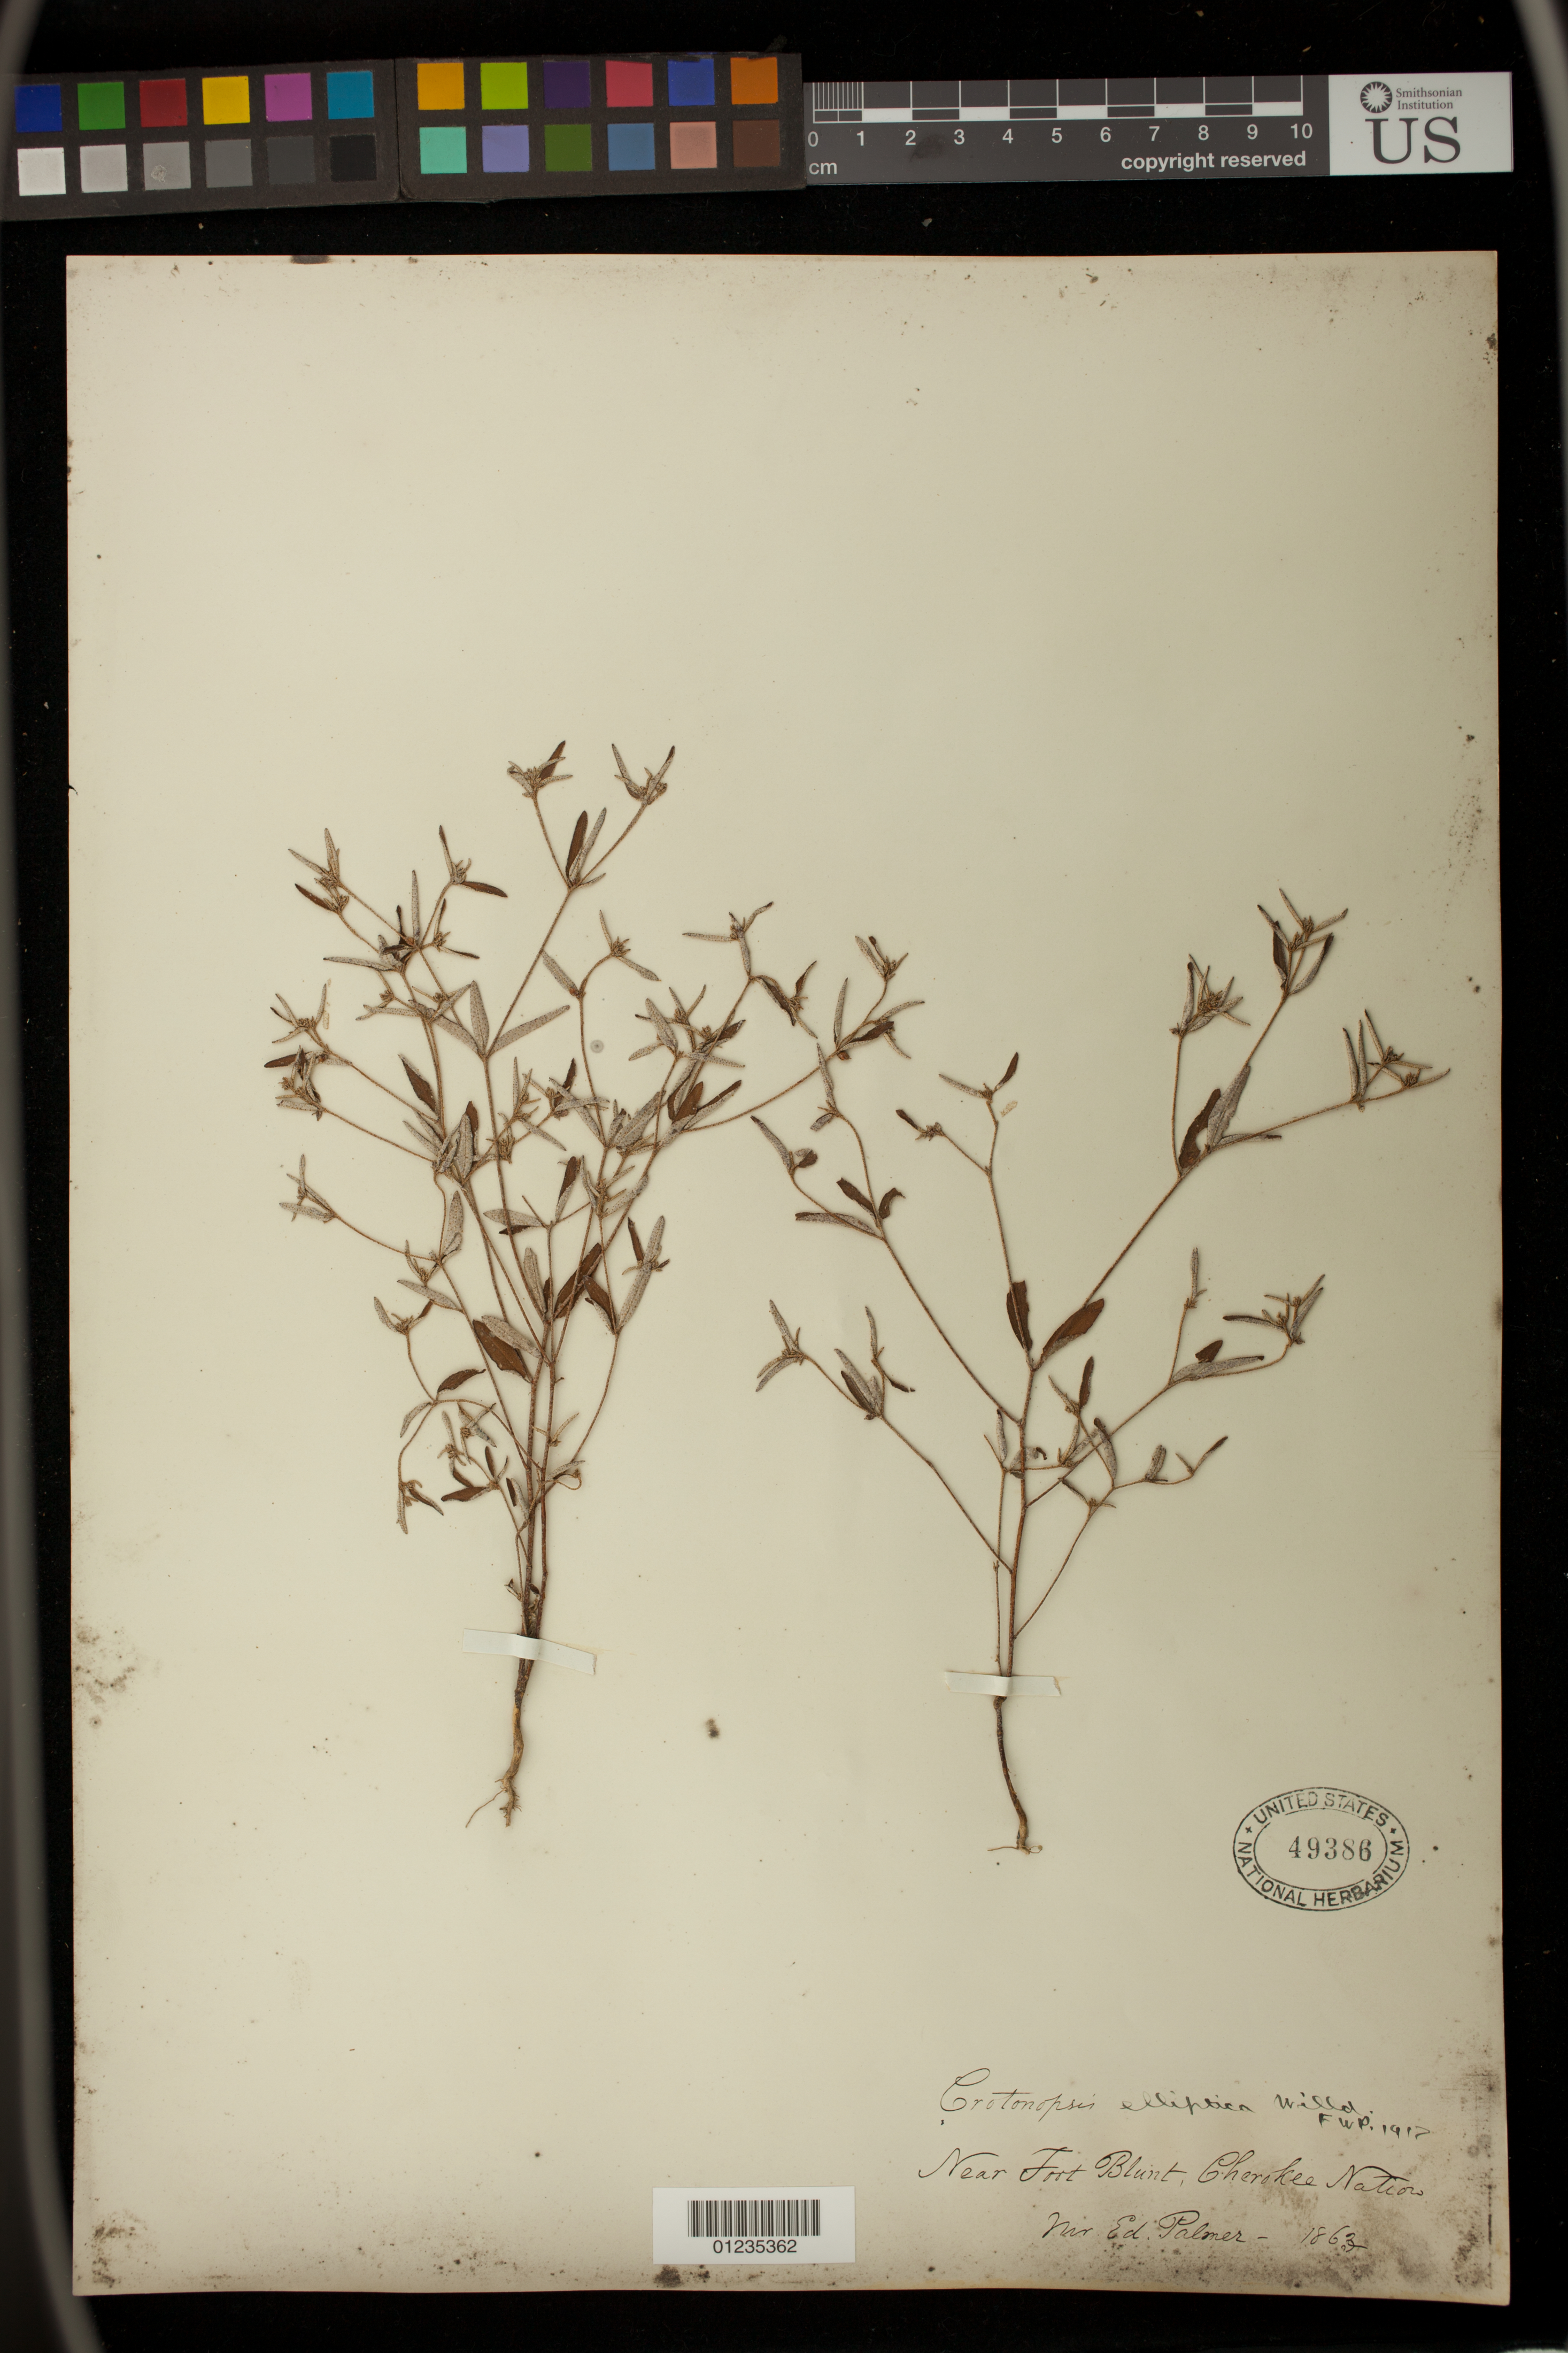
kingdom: Plantae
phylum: Tracheophyta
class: Magnoliopsida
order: Malpighiales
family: Euphorbiaceae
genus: Crotonopsis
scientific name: Crotonopsis elliptica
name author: Willd.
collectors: E. Palmer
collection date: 1863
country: United States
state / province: Oklahoma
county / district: Muskogee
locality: Near Fort Blunt, [[Fort Gibson]] Cherokee Nation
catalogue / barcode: US 49386